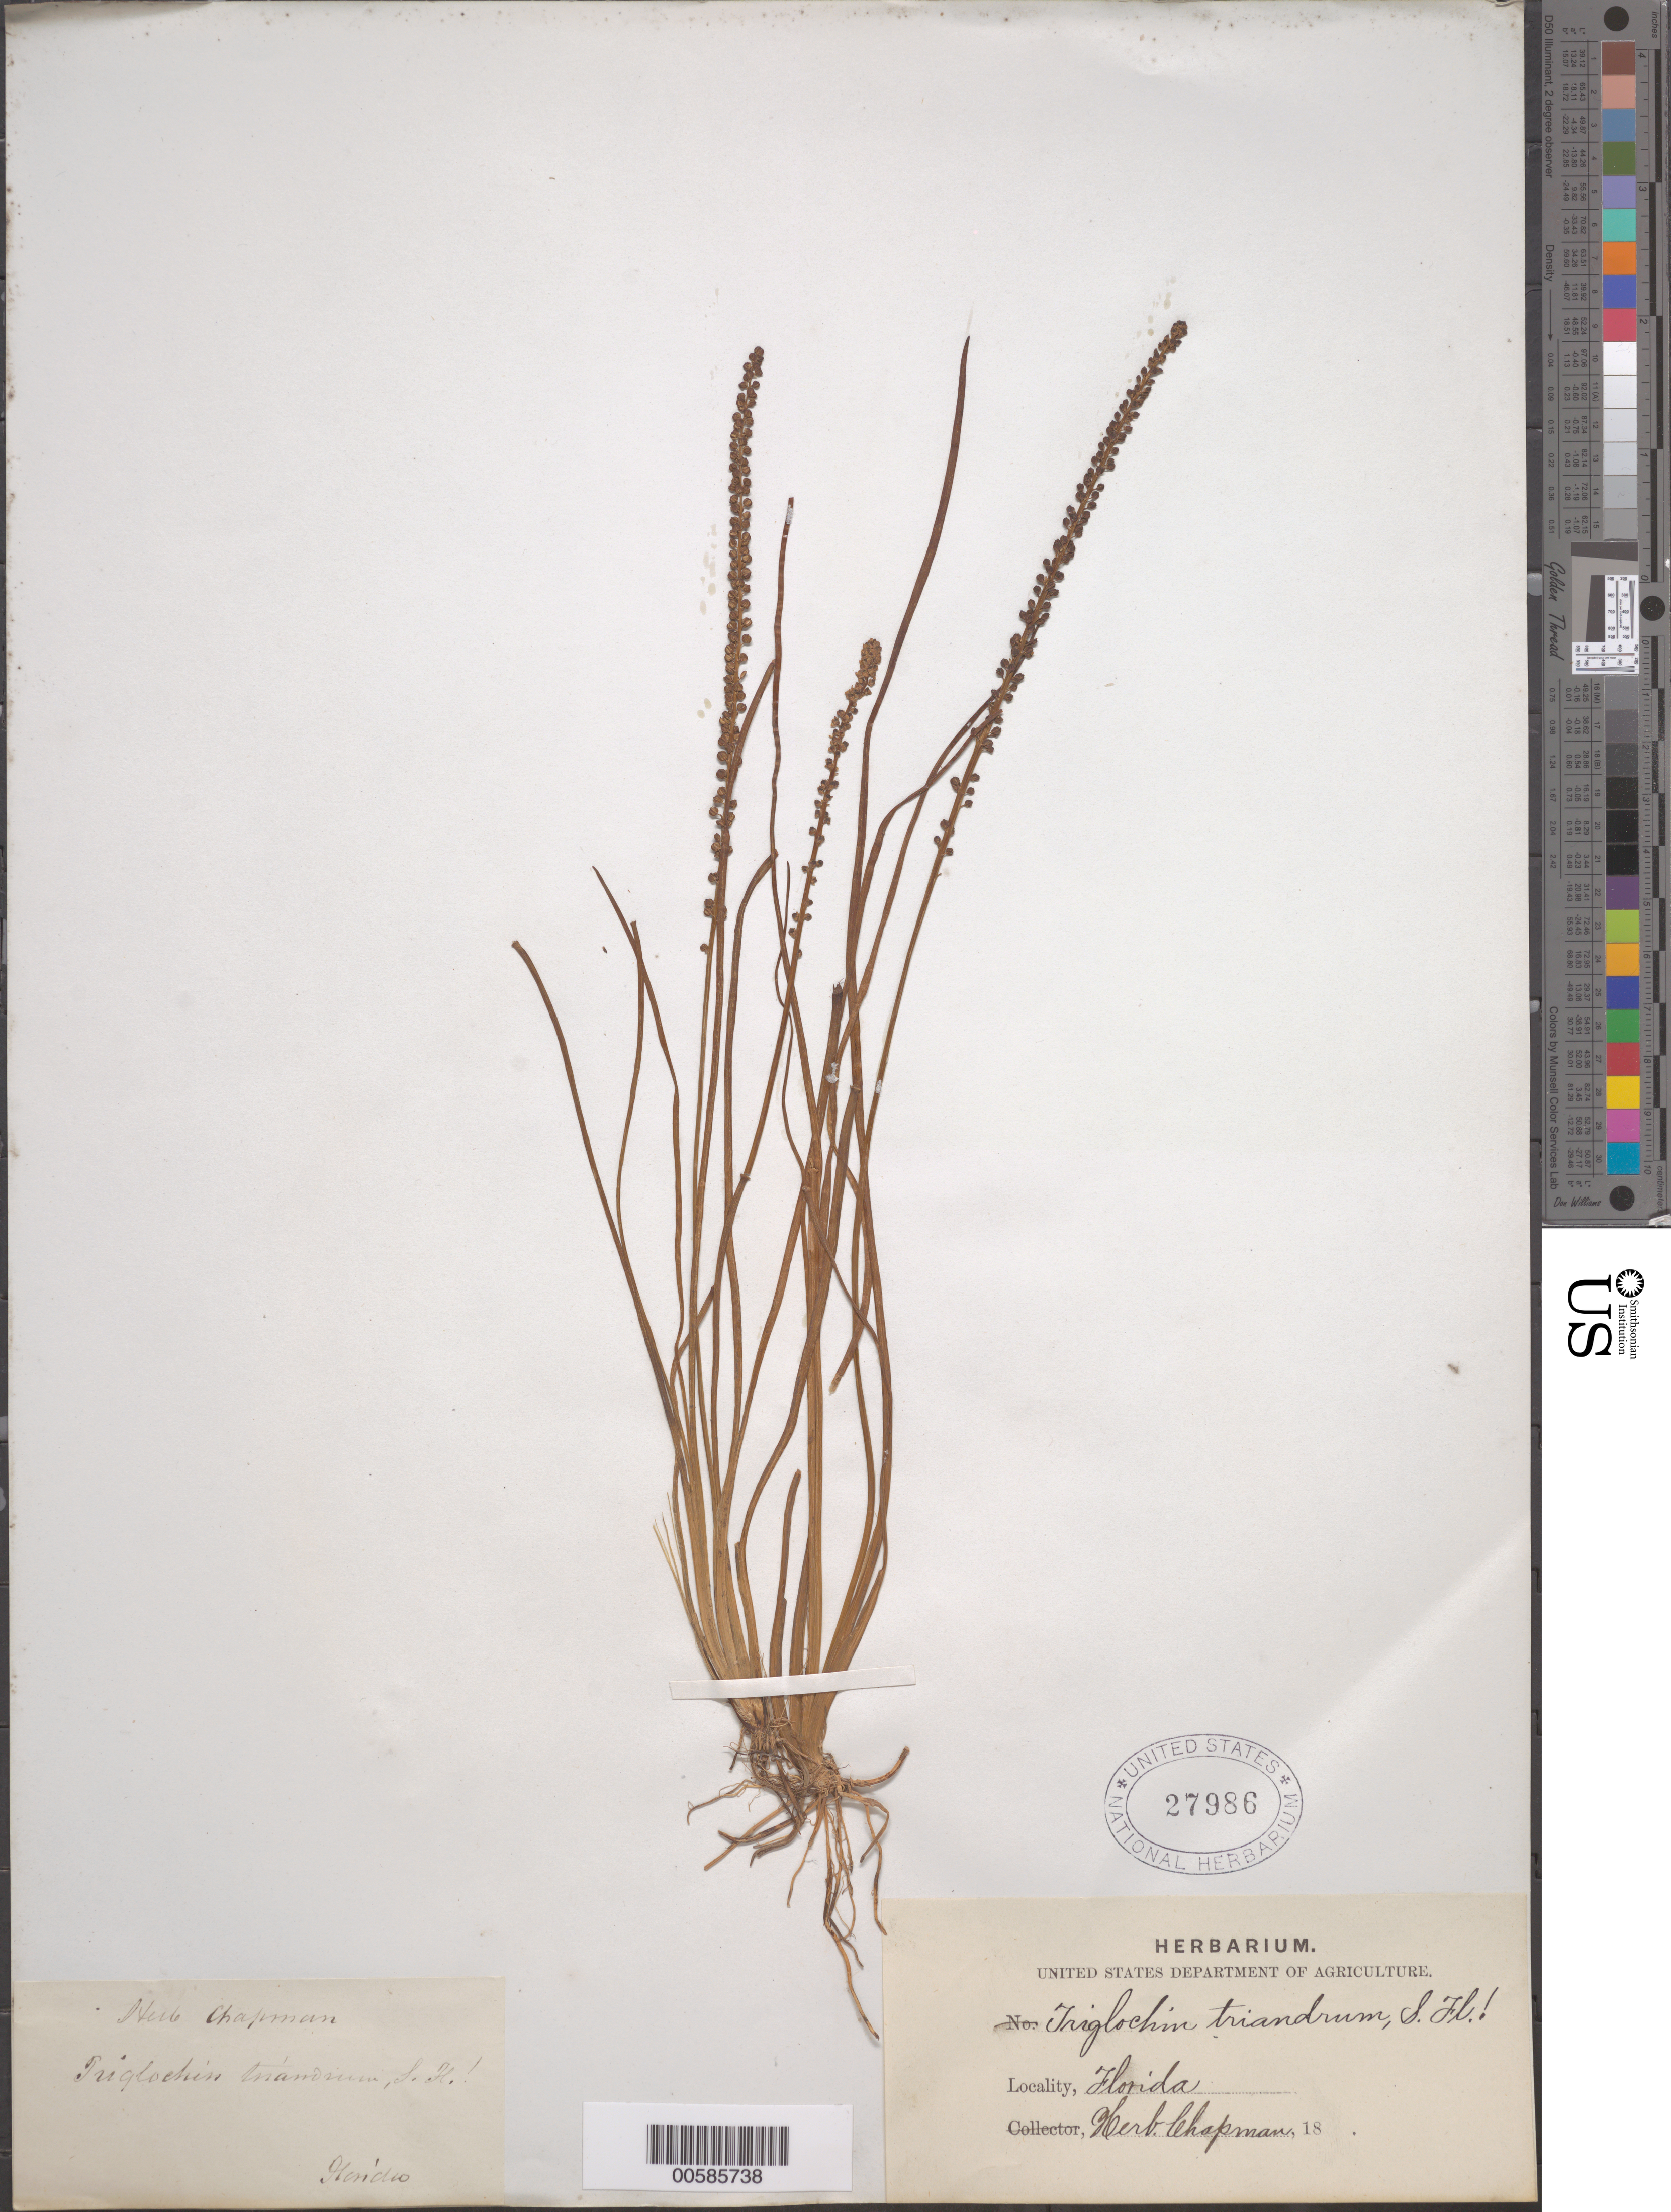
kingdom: Plantae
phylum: Tracheophyta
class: Liliopsida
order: Alismatales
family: Juncaginaceae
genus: Triglochin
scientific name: Triglochin striata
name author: Ruiz & Pav.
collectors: A. Chapman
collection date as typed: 18--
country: United States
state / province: Florida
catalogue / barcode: US 27986